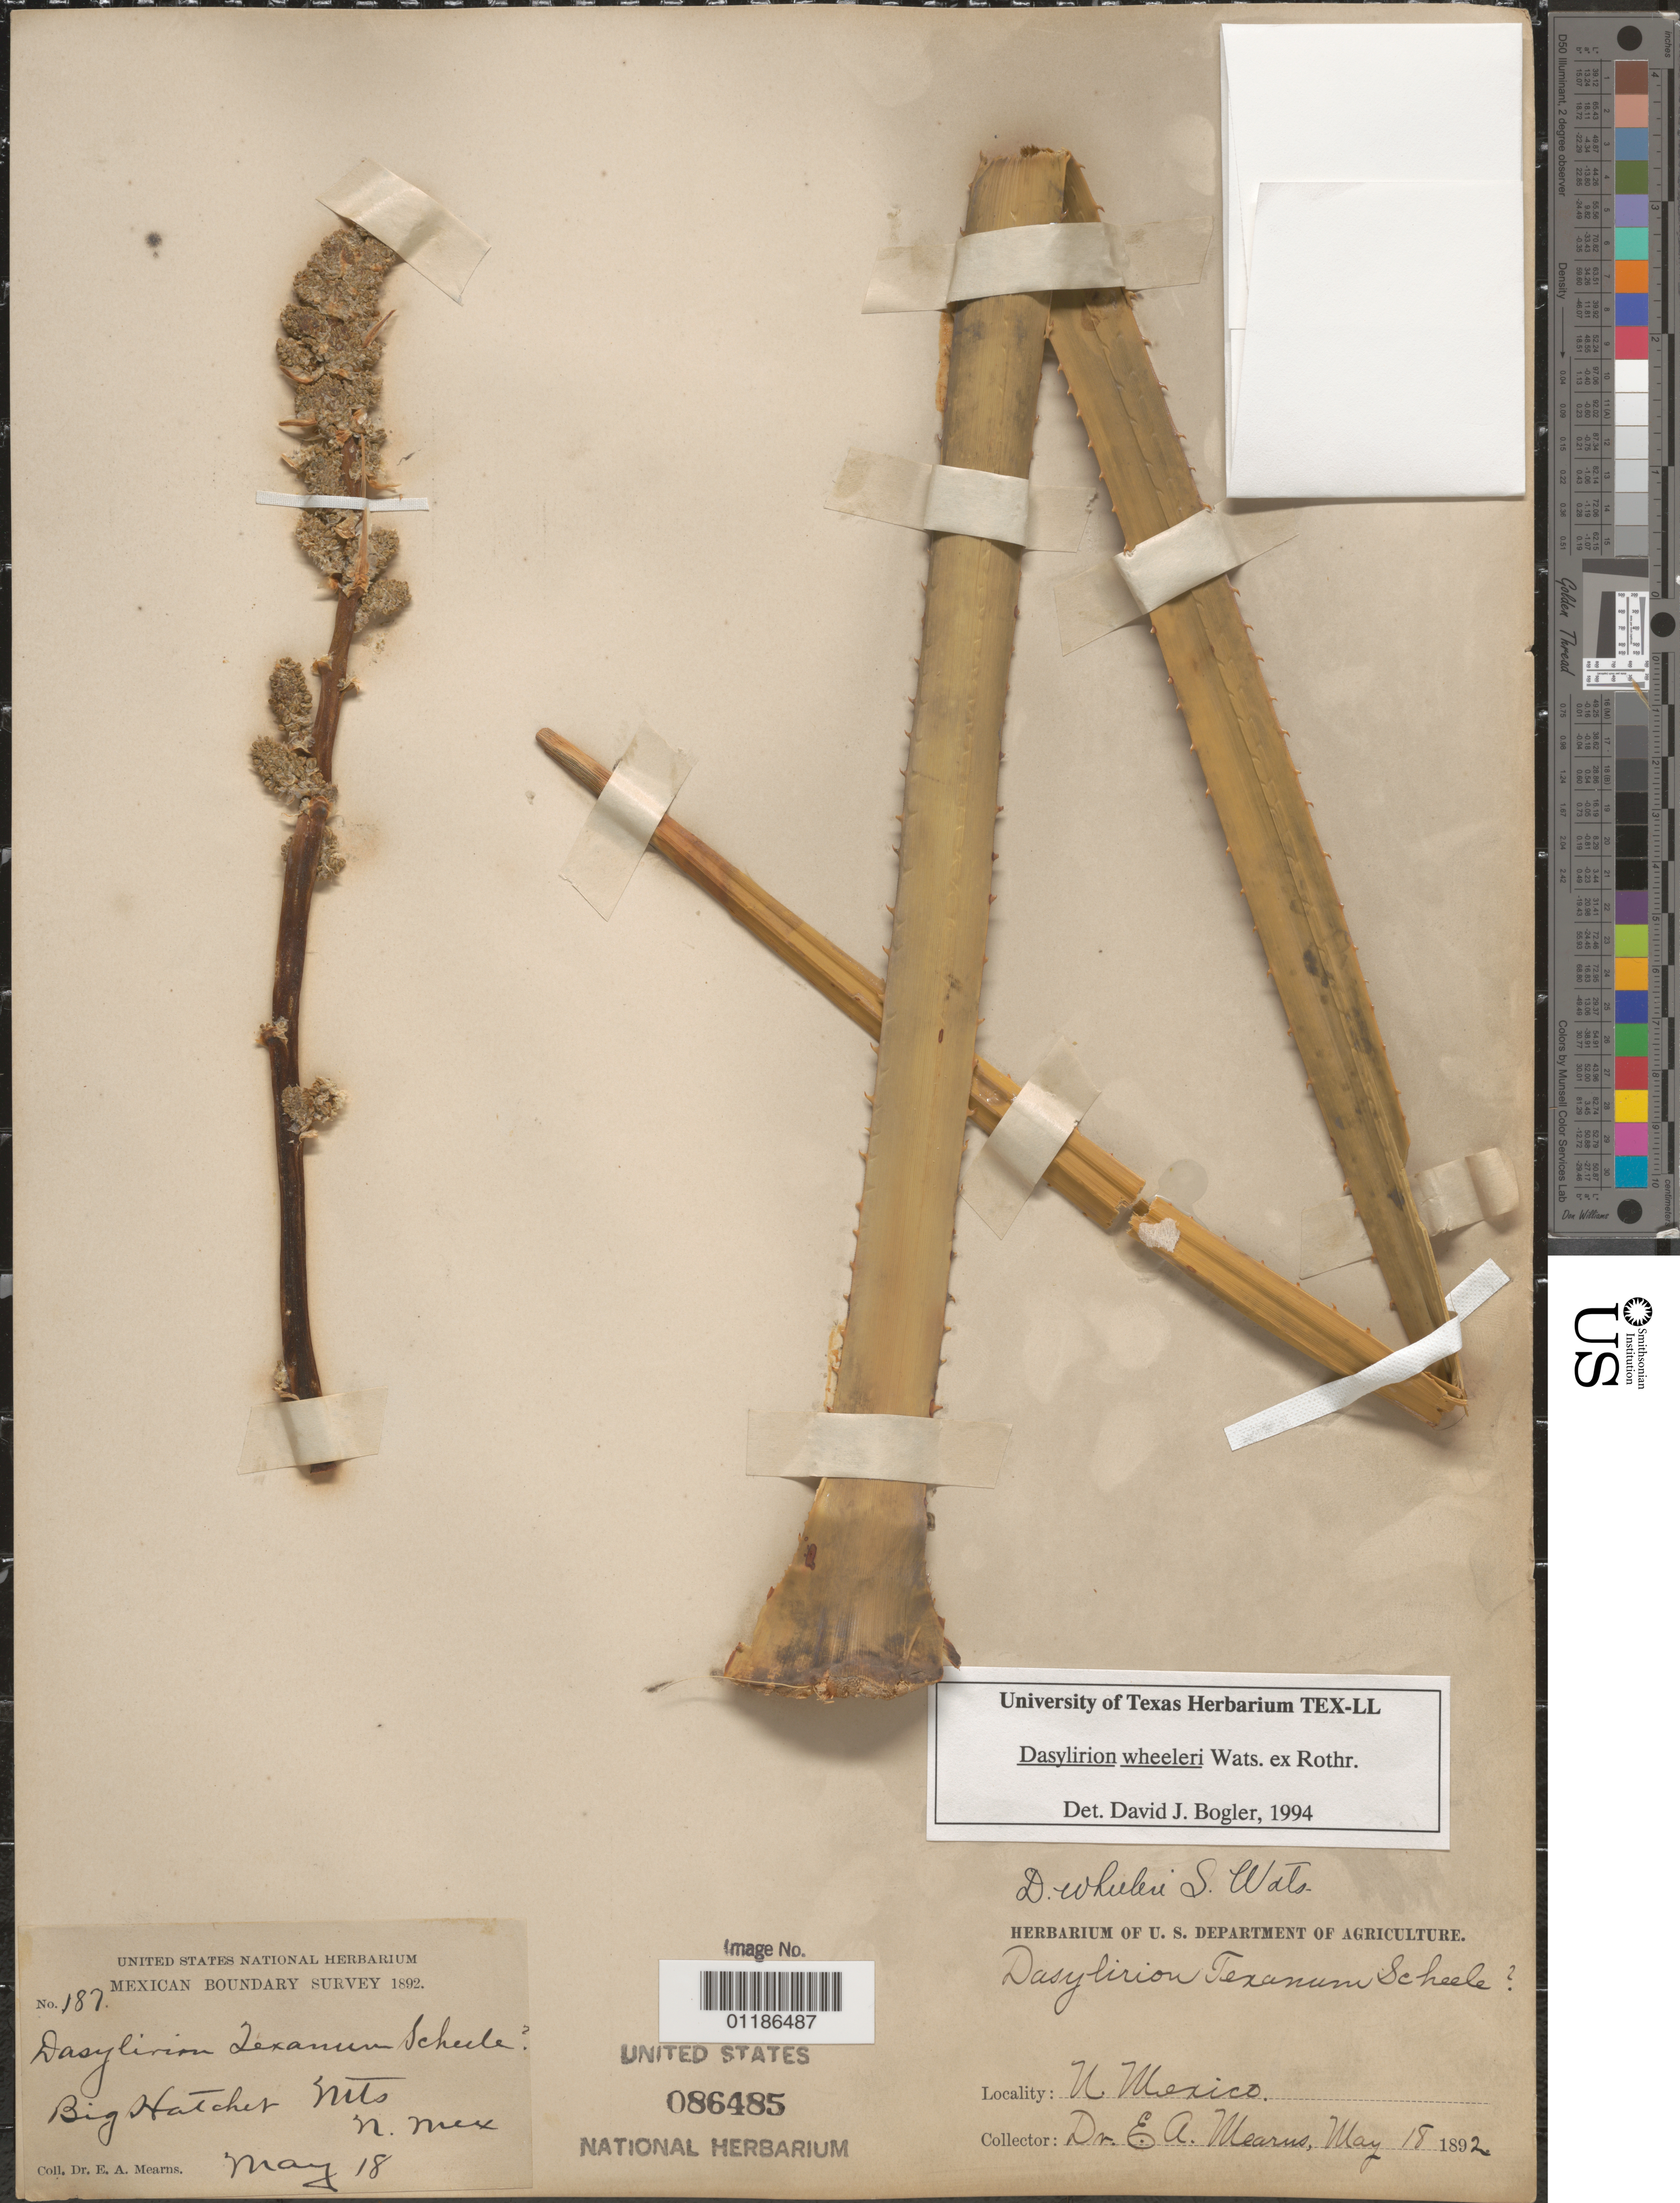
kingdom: Plantae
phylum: Tracheophyta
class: Liliopsida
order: Asparagales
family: Asparagaceae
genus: Dasylirion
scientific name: Dasylirion wheeleri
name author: S. Watson ex Rothr.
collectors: E. A. Mearns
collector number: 187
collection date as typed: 18 May 1892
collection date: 1892-05-18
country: United States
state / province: New Mexico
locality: Big Hatchet Mts.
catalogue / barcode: US 86485